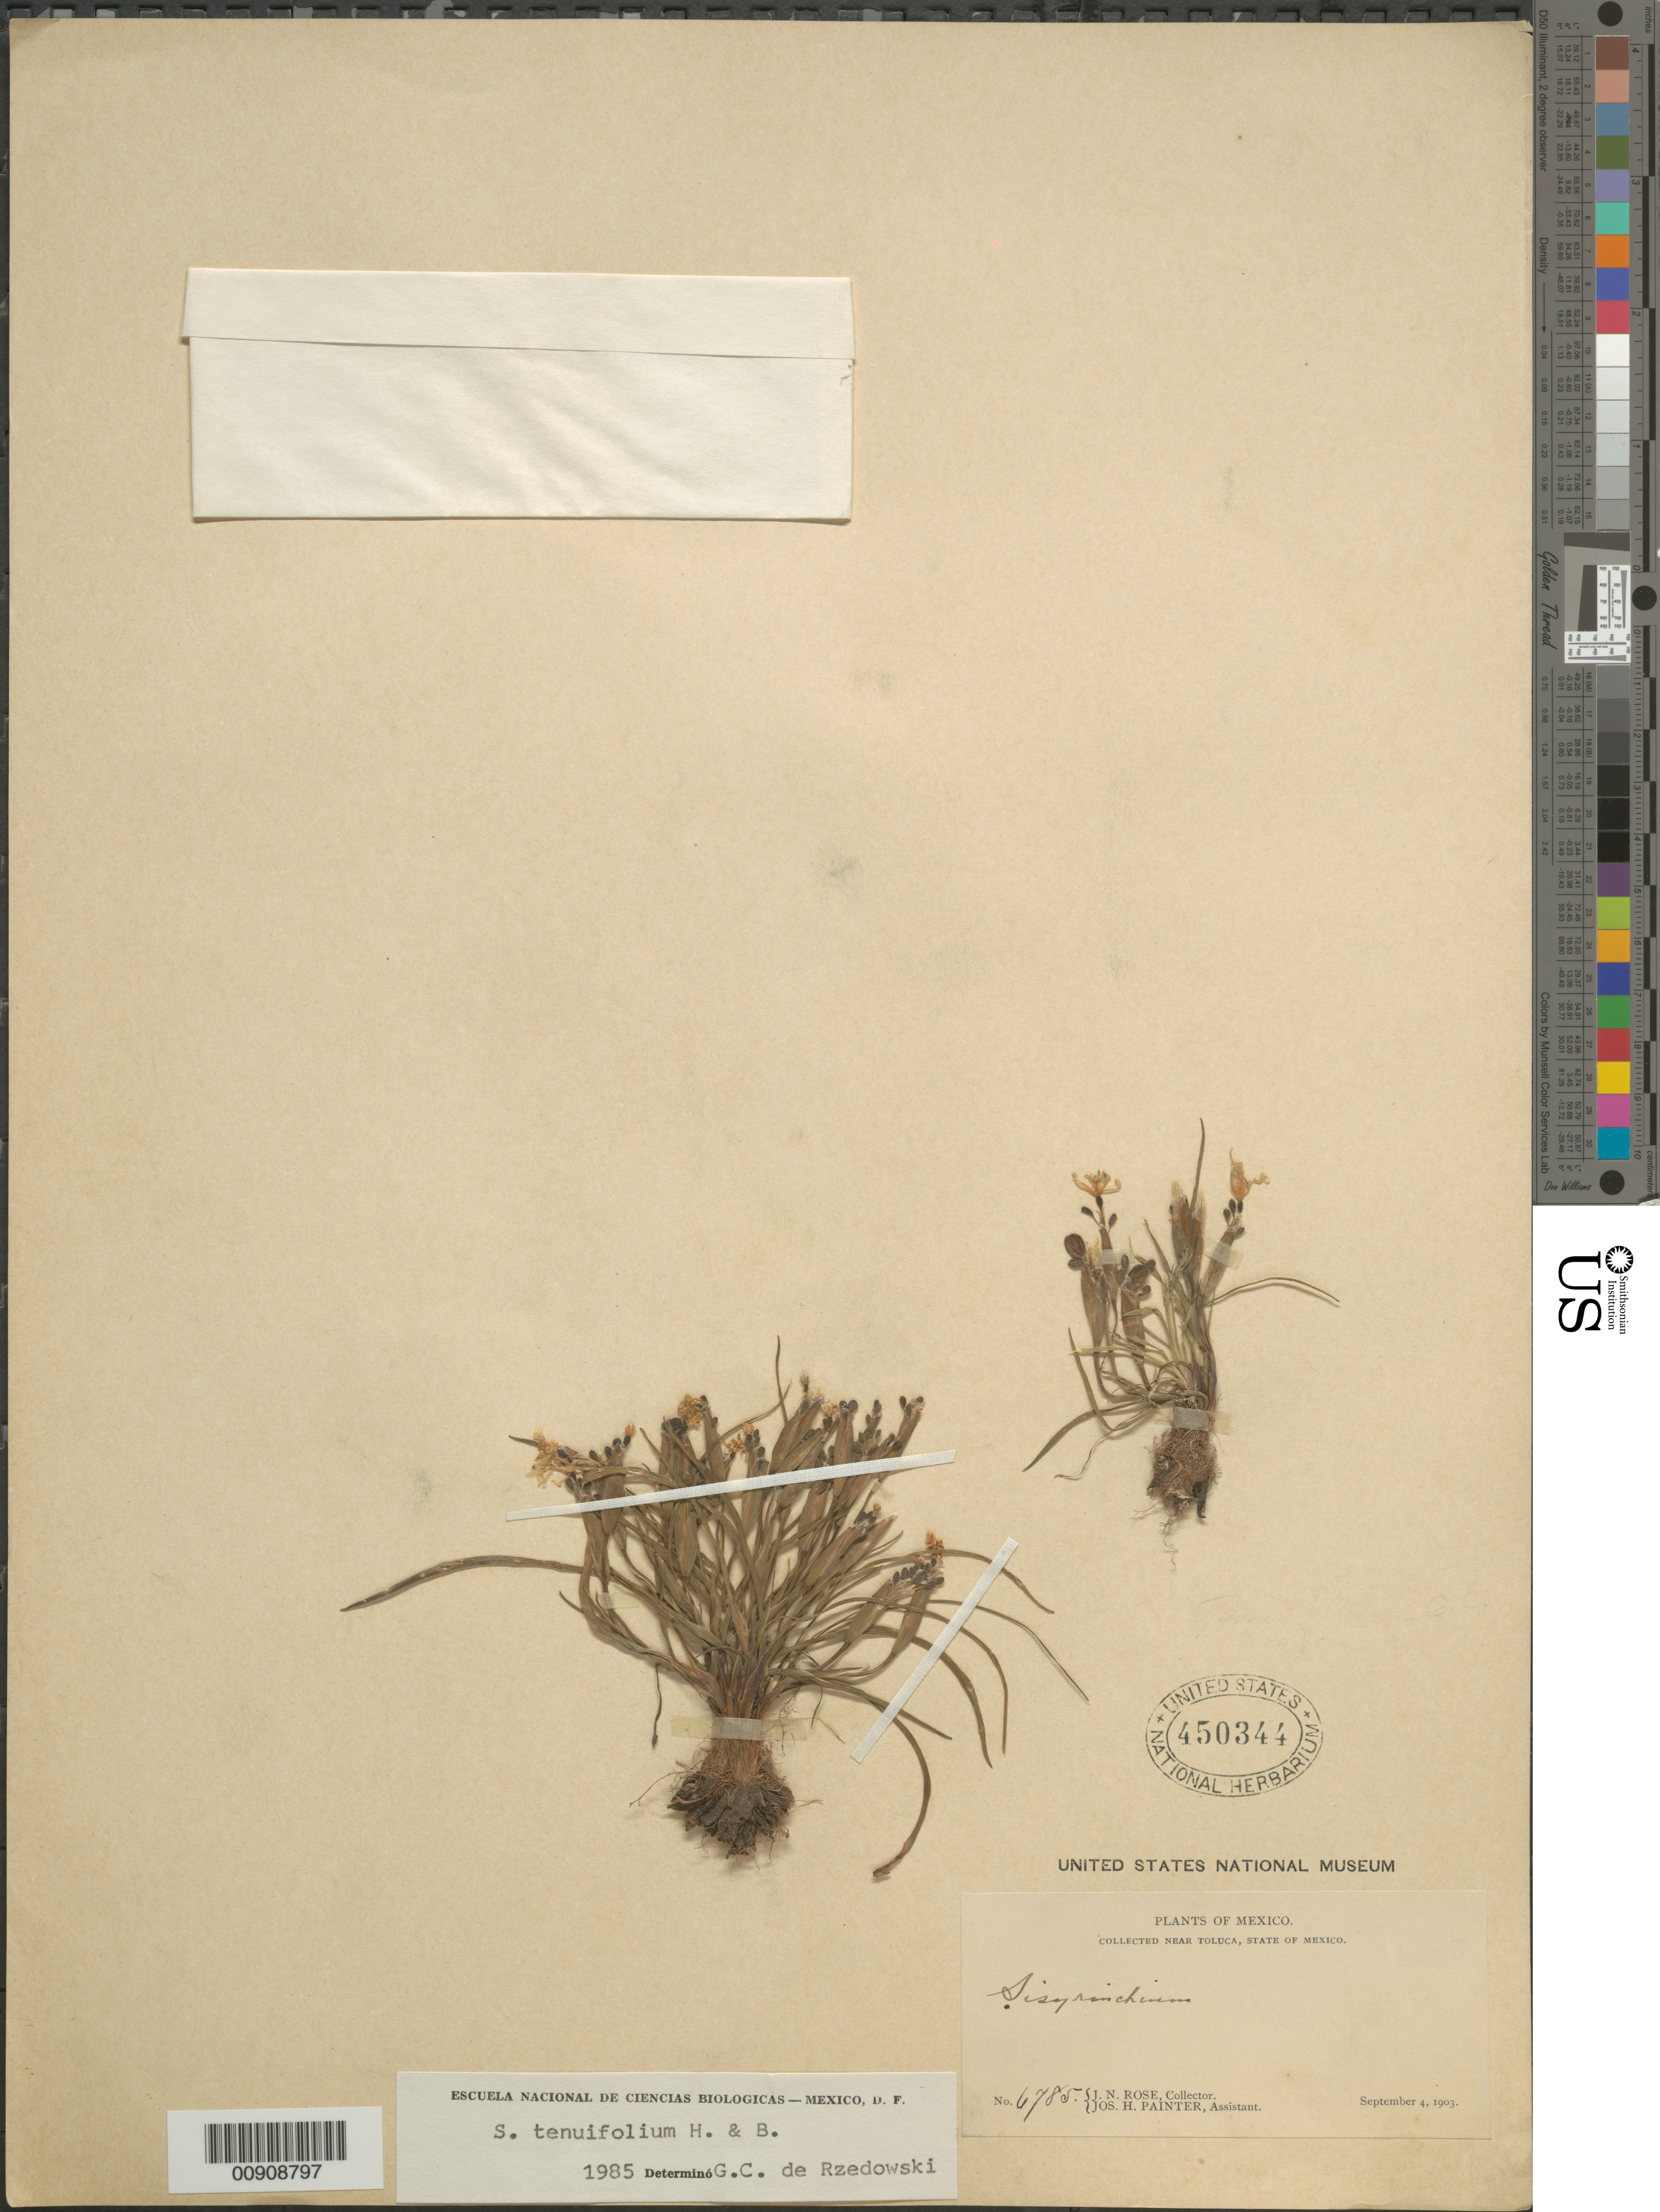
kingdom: Plantae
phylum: Tracheophyta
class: Liliopsida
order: Asparagales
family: Iridaceae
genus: Sisyrinchium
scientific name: Sisyrinchium tenuifolium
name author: Humb. & Bonpl. ex Willd.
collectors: J. N. Rose & J. H. Painter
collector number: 6785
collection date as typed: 04 Sep 1903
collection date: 1903-09-04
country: Mexico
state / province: México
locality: Near Toluca, State of Mexico.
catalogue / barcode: US 450344